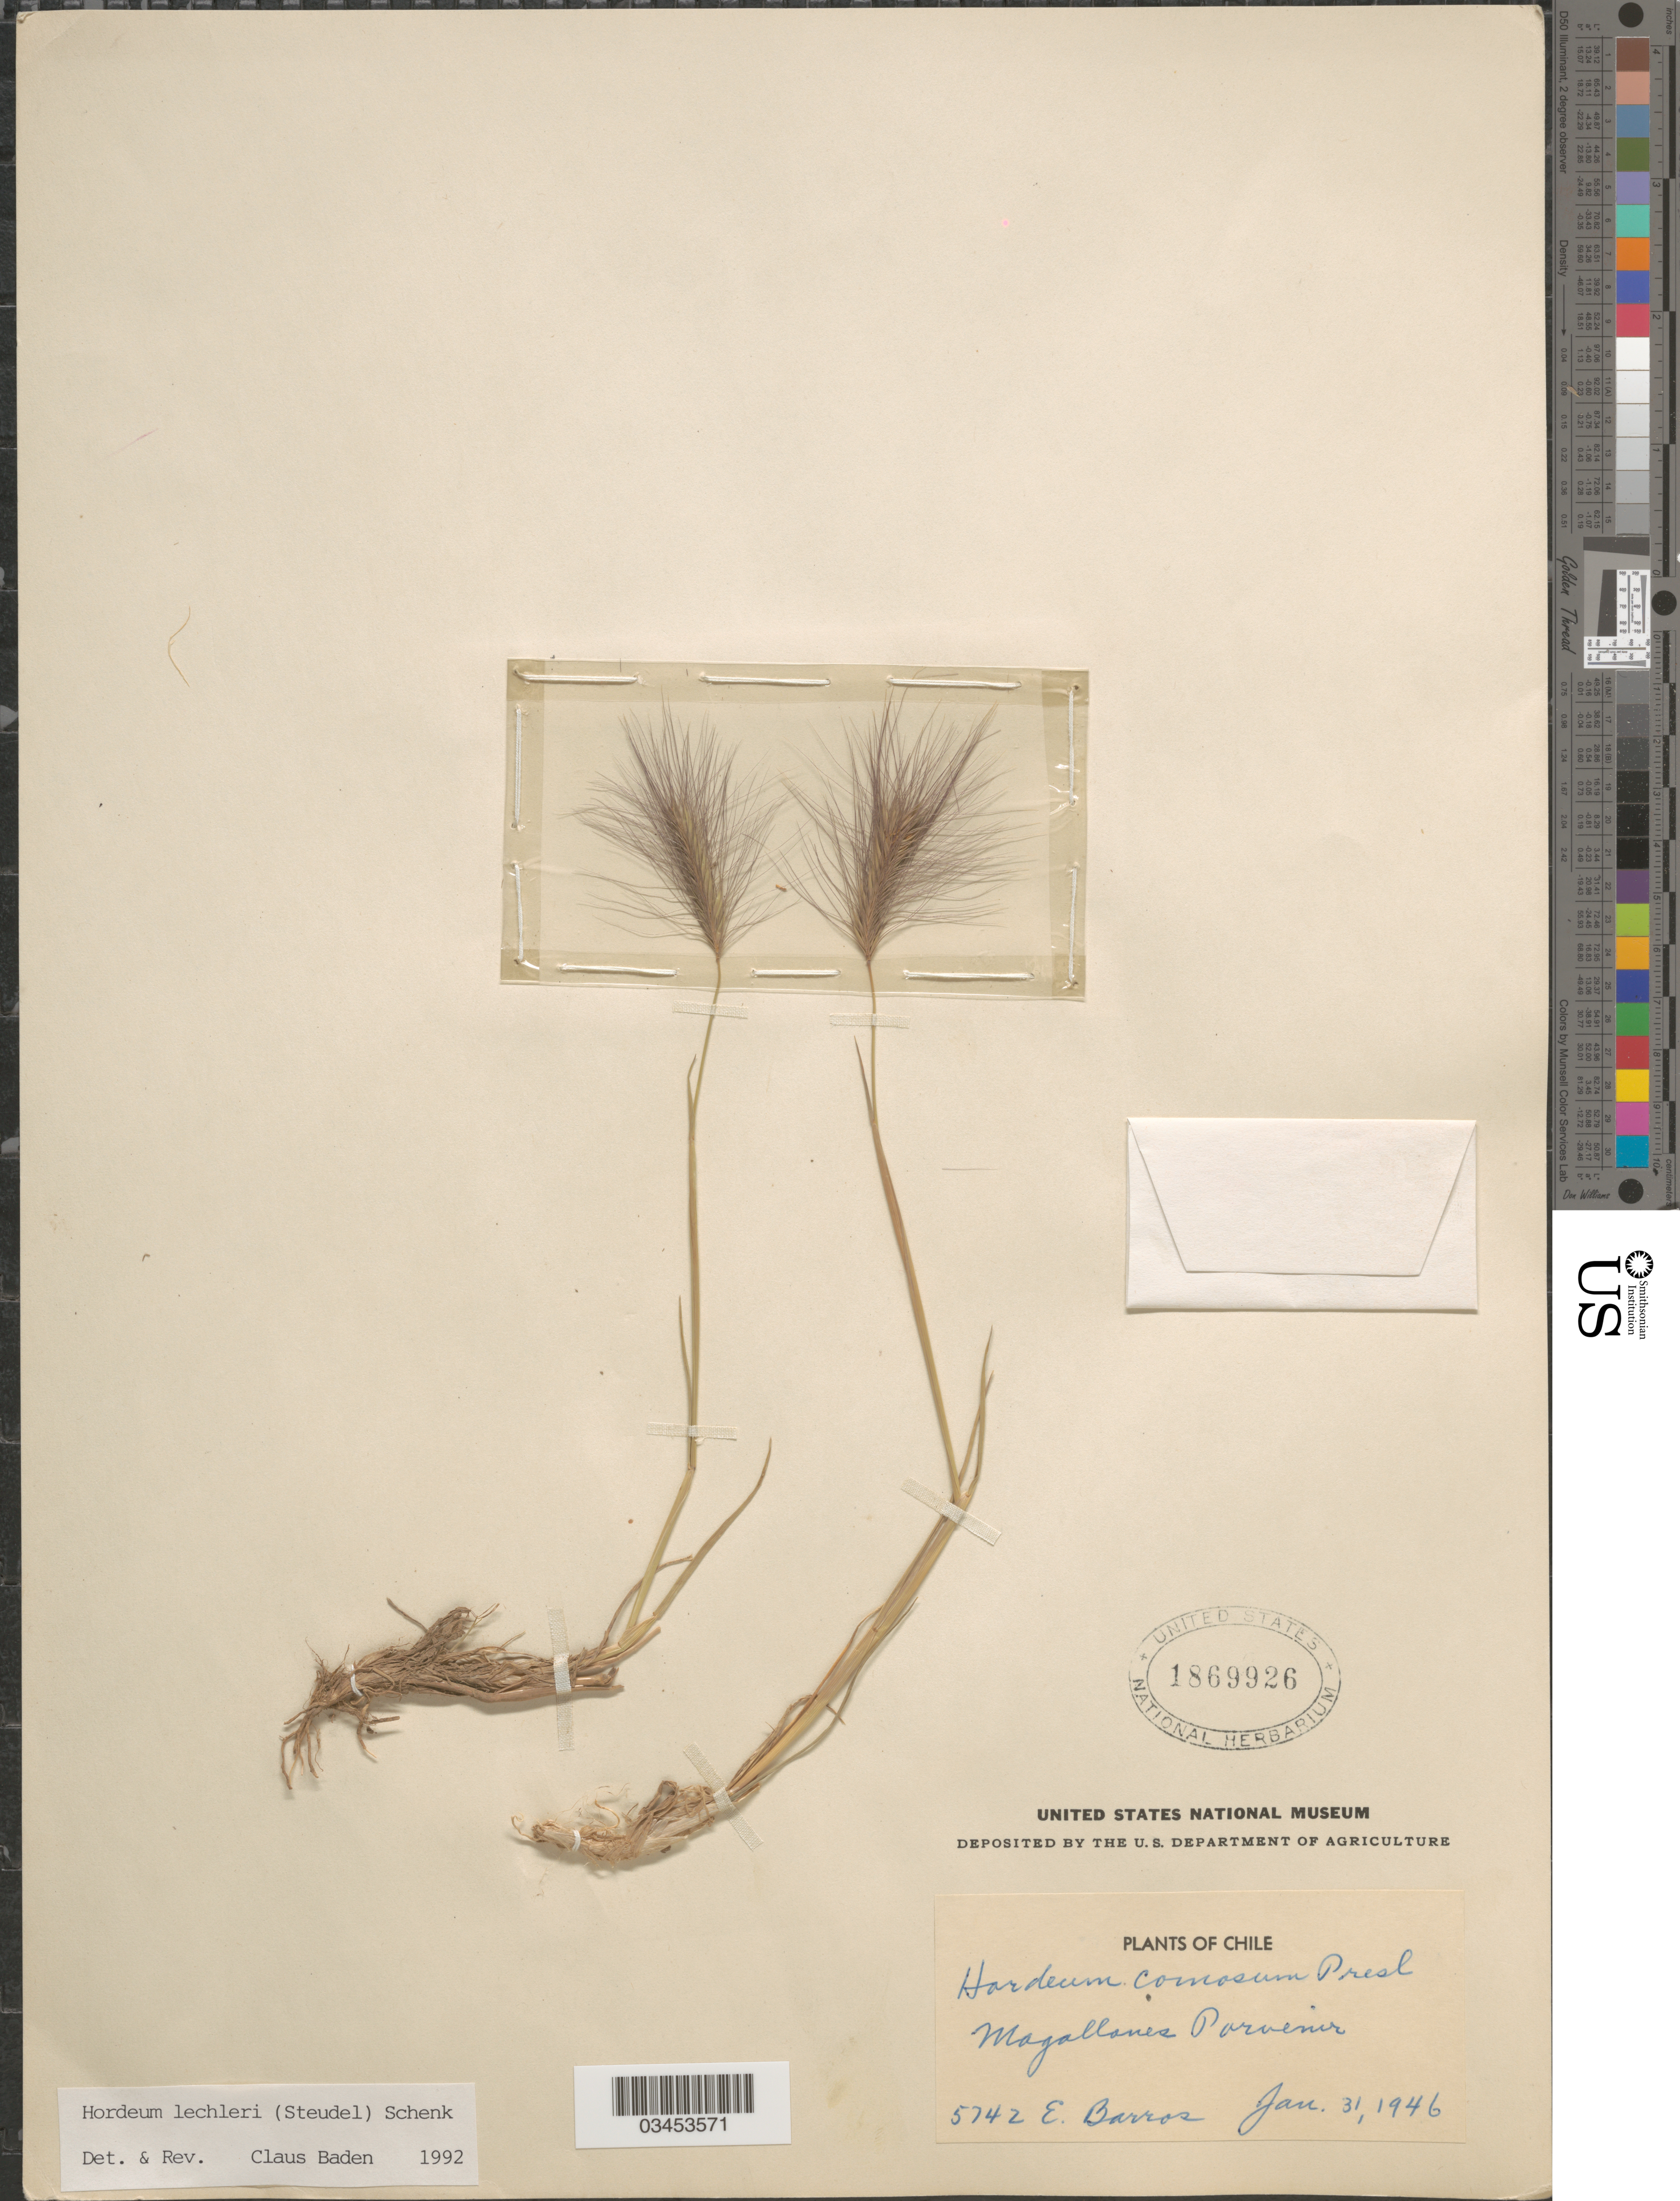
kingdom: Plantae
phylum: Tracheophyta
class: Liliopsida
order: Poales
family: Poaceae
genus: Hordeum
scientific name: Hordeum lechleri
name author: (Steud.) Schenck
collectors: E. Barros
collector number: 5742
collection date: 1946-01-31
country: Chile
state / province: Magallanes y de la Antártica Chilena (XII)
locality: Magallanes Porvenir.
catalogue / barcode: US 1869926